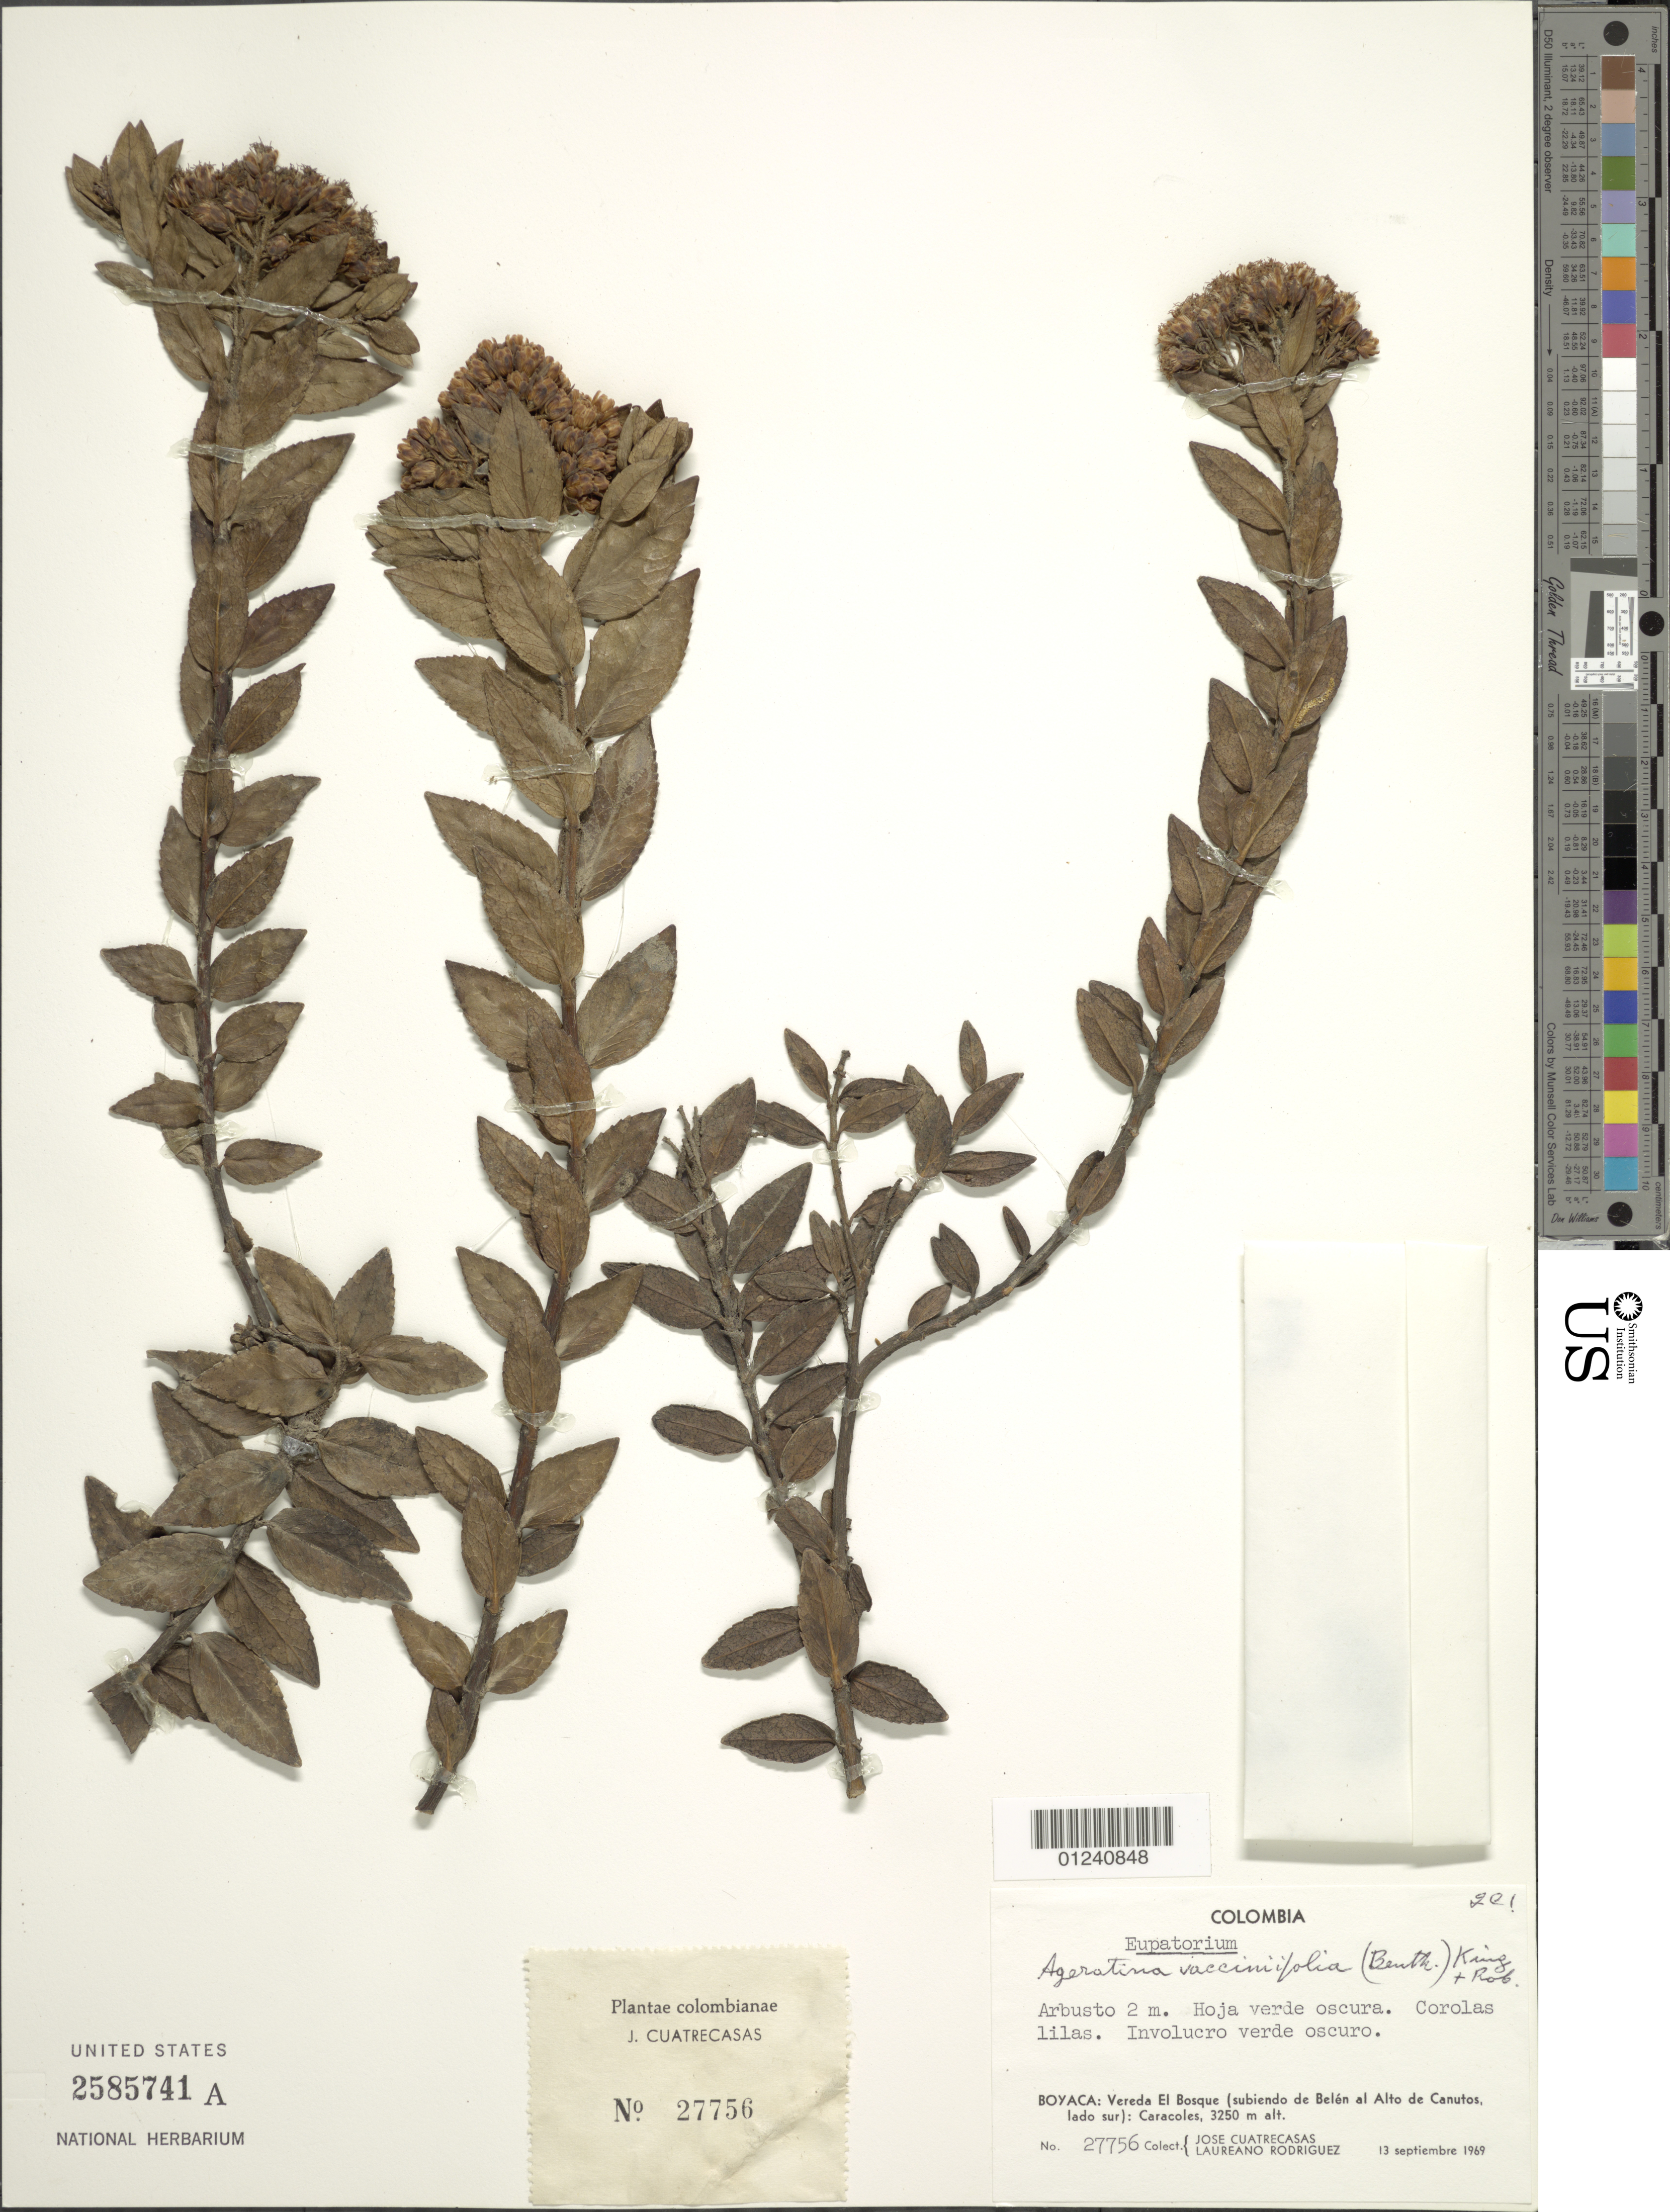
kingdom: Plantae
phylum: Tracheophyta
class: Magnoliopsida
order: Asterales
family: Asteraceae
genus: Ageratina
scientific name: Ageratina vacciniaefolia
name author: (Benth.) R.M. King & H. Rob.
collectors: J. Cuatrecasas & L. Rodriguez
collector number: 27756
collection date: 1969-09-13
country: Colombia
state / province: Boyacá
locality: Vereda El Bosque (subiendo de Belén al Alto de Canutos, lado sur): Caracoles.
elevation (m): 3250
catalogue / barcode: US 2585741A